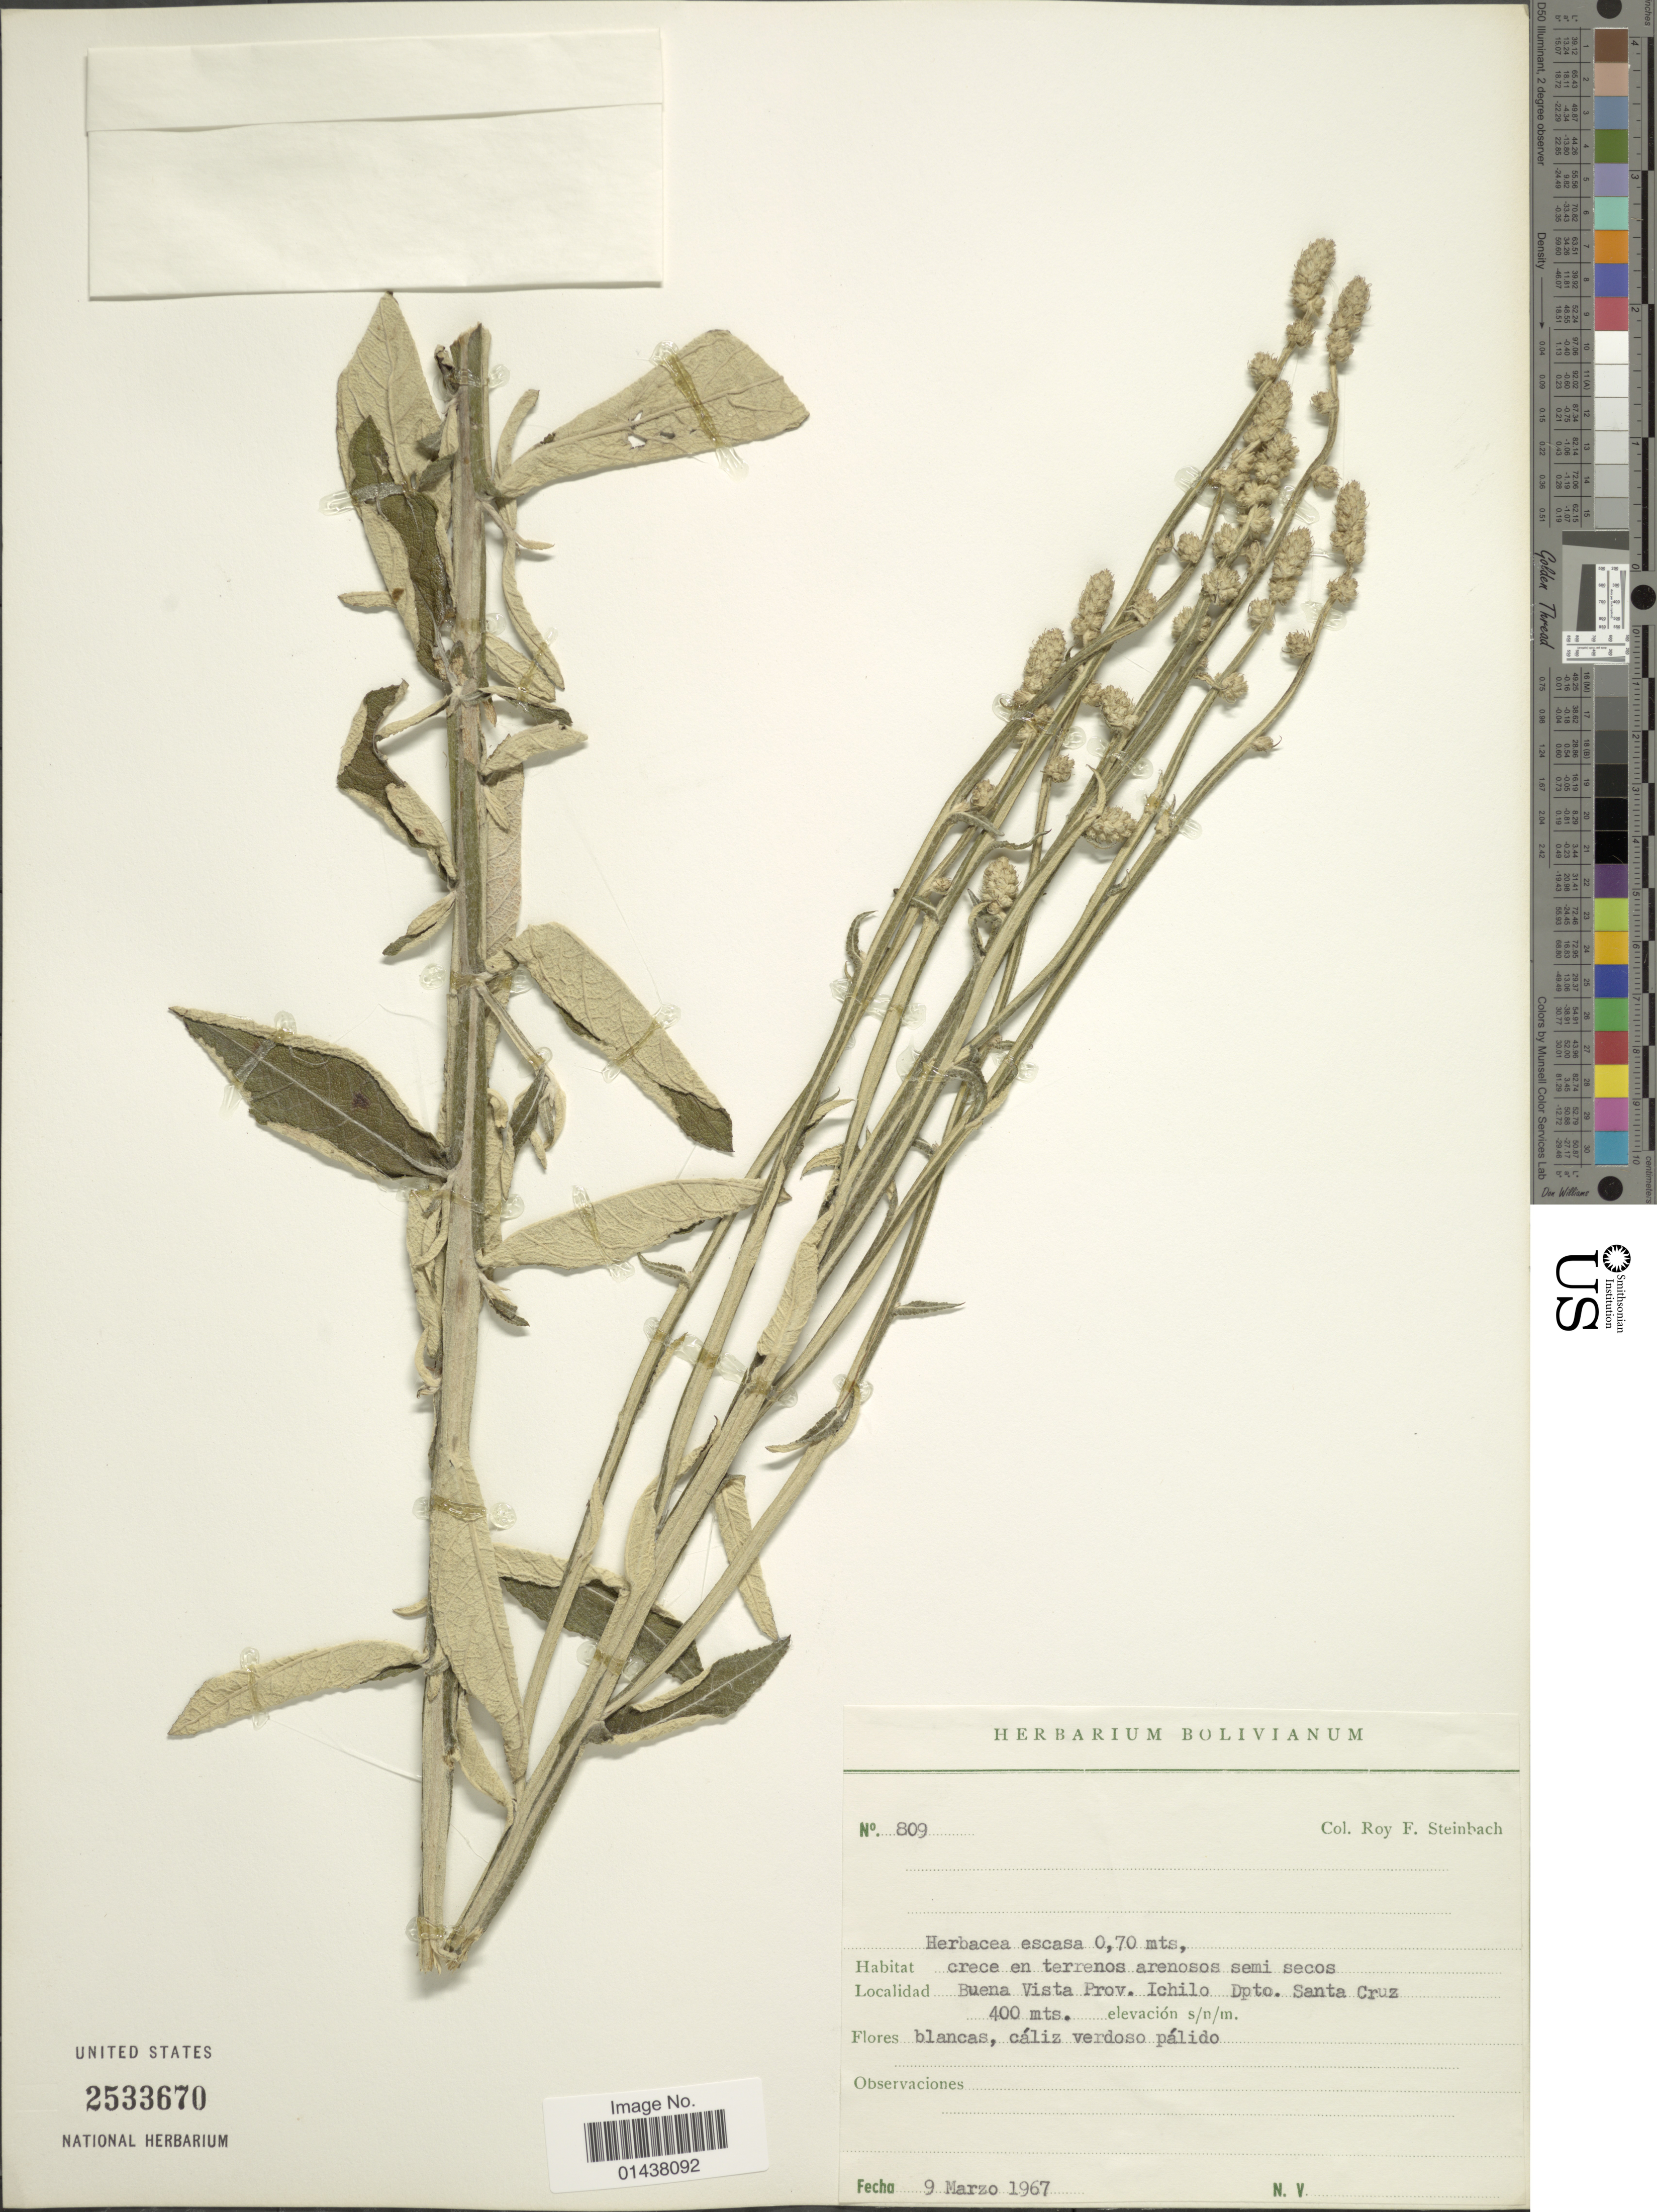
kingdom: Plantae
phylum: Tracheophyta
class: Magnoliopsida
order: Asterales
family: Asteraceae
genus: Pterocaulon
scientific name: Pterocaulon alopecuroides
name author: (Lam.) DC.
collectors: R. F. Steinbach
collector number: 809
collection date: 1967-03-09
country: Bolivia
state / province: Santa Cruz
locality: Buena Vista Prov. Ichilo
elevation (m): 400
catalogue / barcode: US 2533670